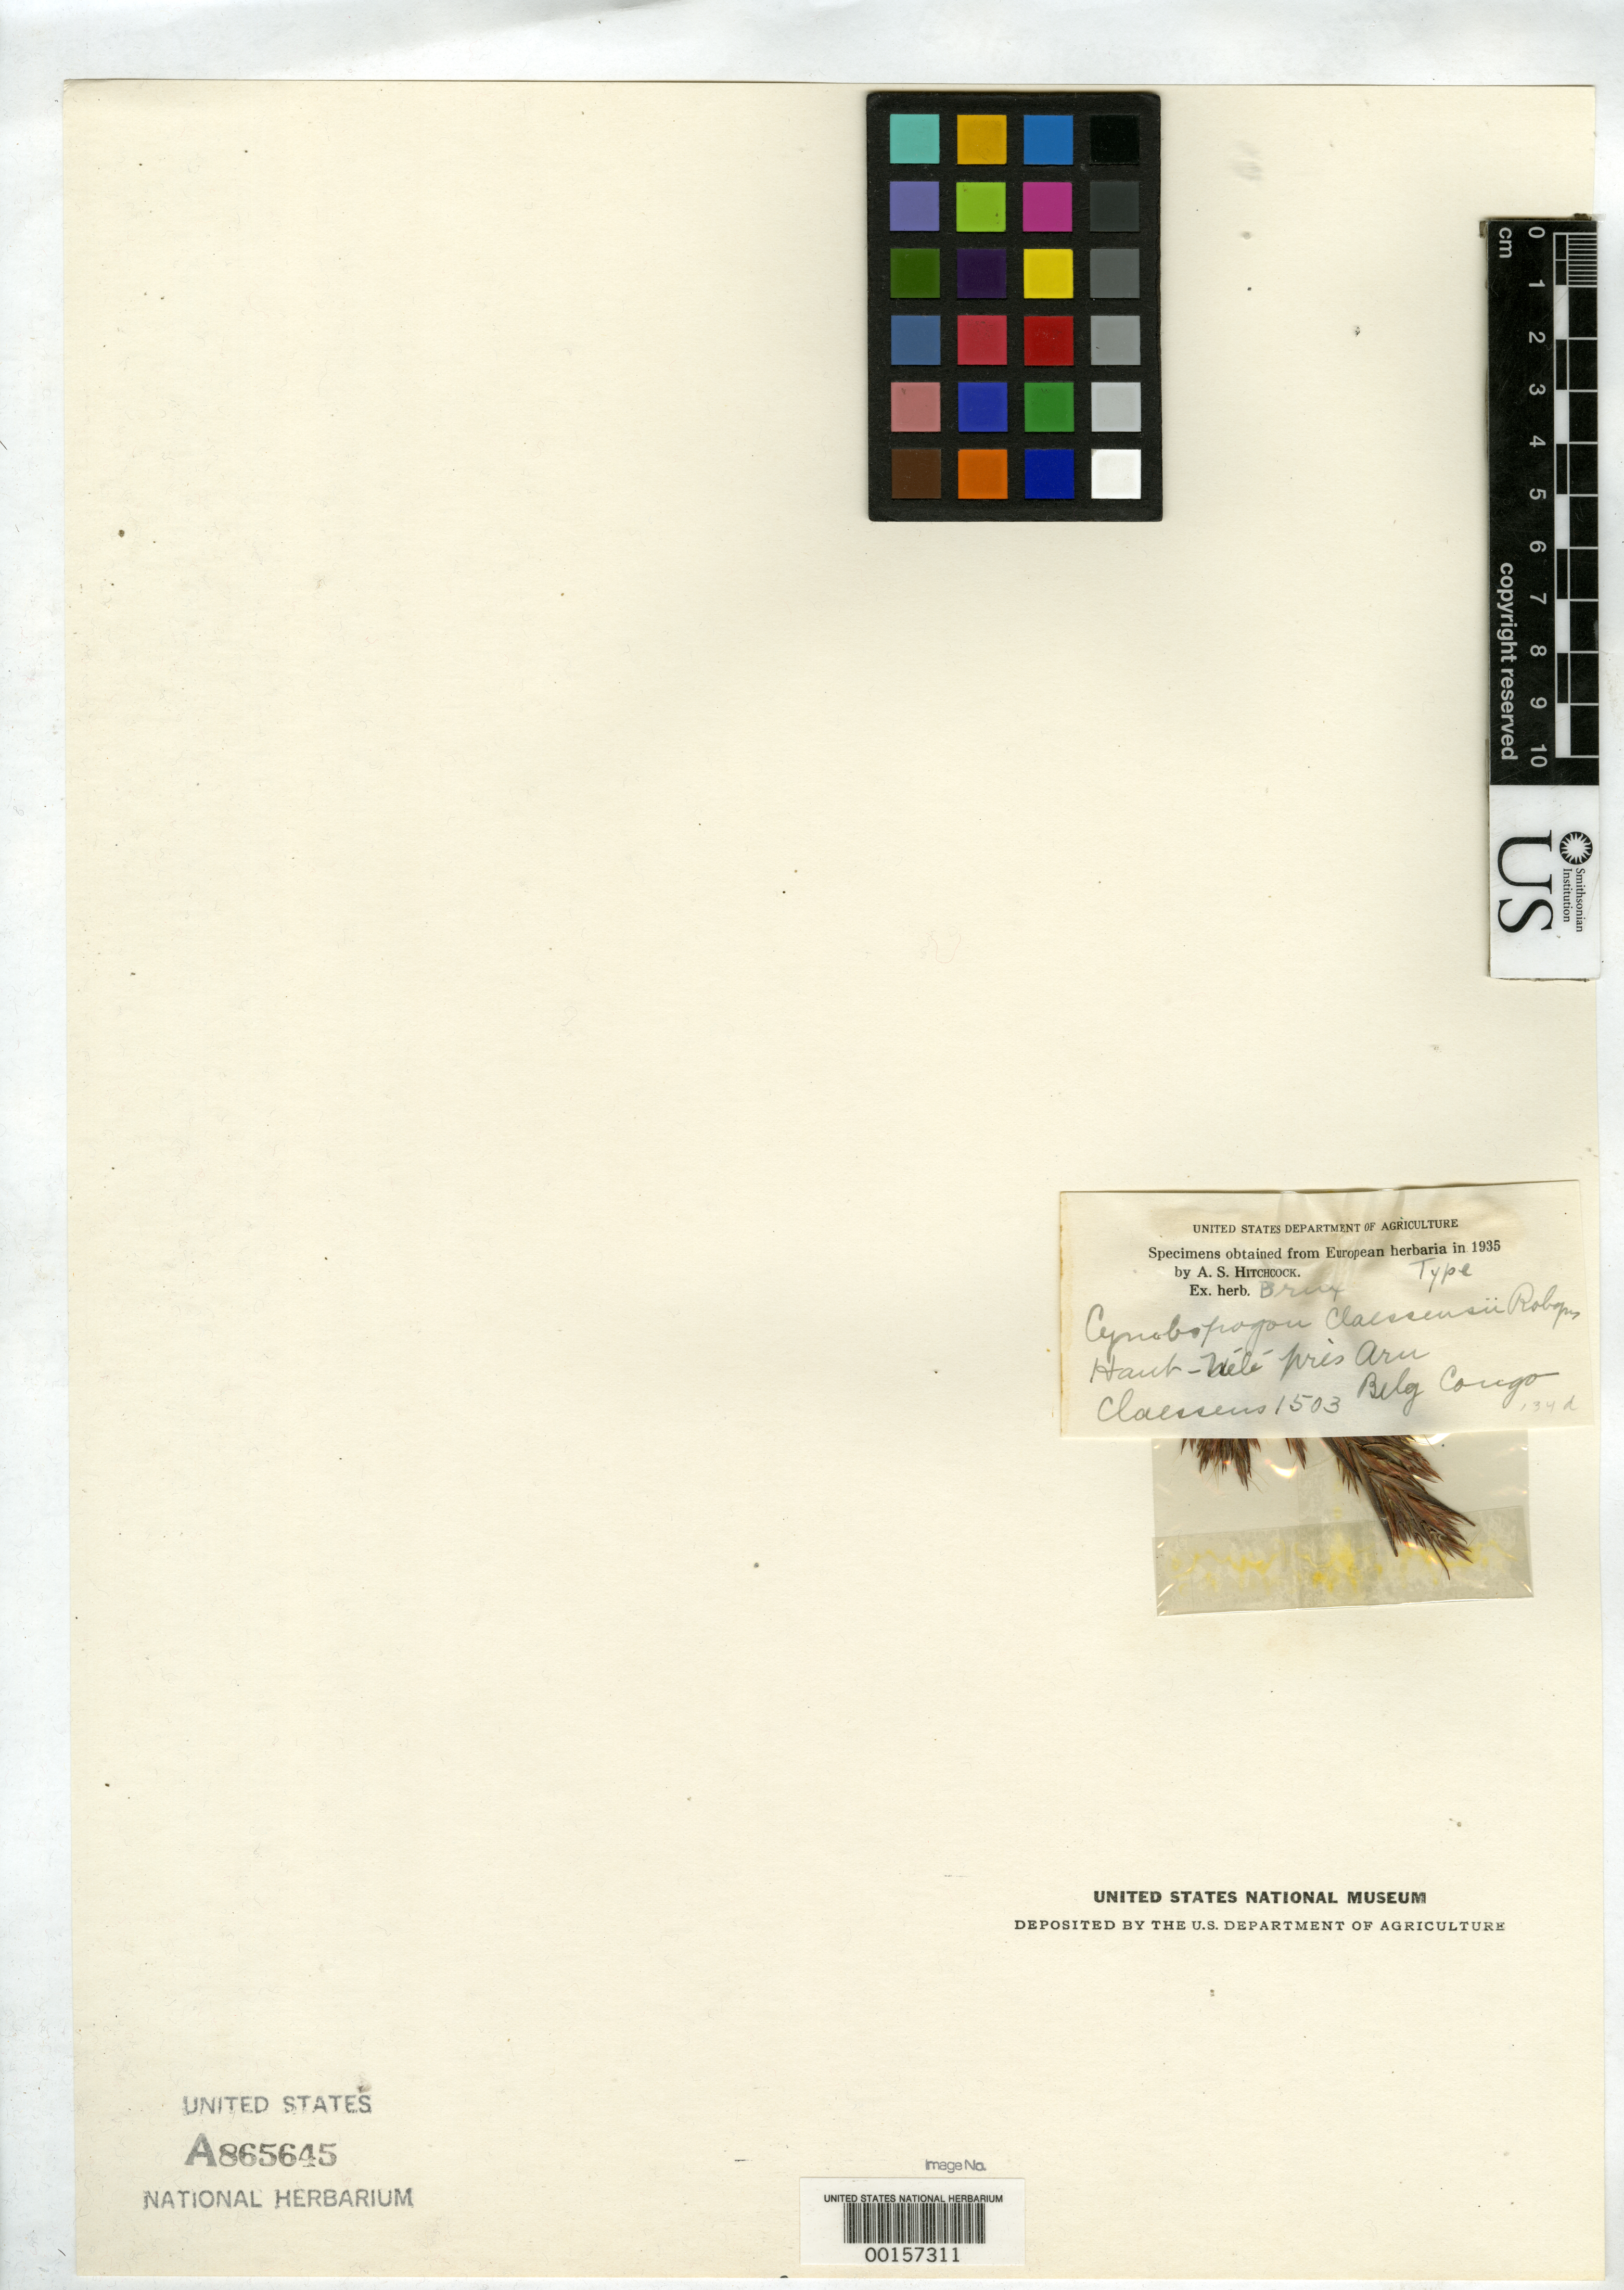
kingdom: Plantae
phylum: Tracheophyta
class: Liliopsida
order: Poales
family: Poaceae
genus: Cymbopogon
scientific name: Cymbopogon claessensi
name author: Robyns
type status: Type Fragment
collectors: -. Claessens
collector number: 1503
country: Congo, Democratic Republic of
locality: Haut-uele, Pres D'aru.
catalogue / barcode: US 865645A